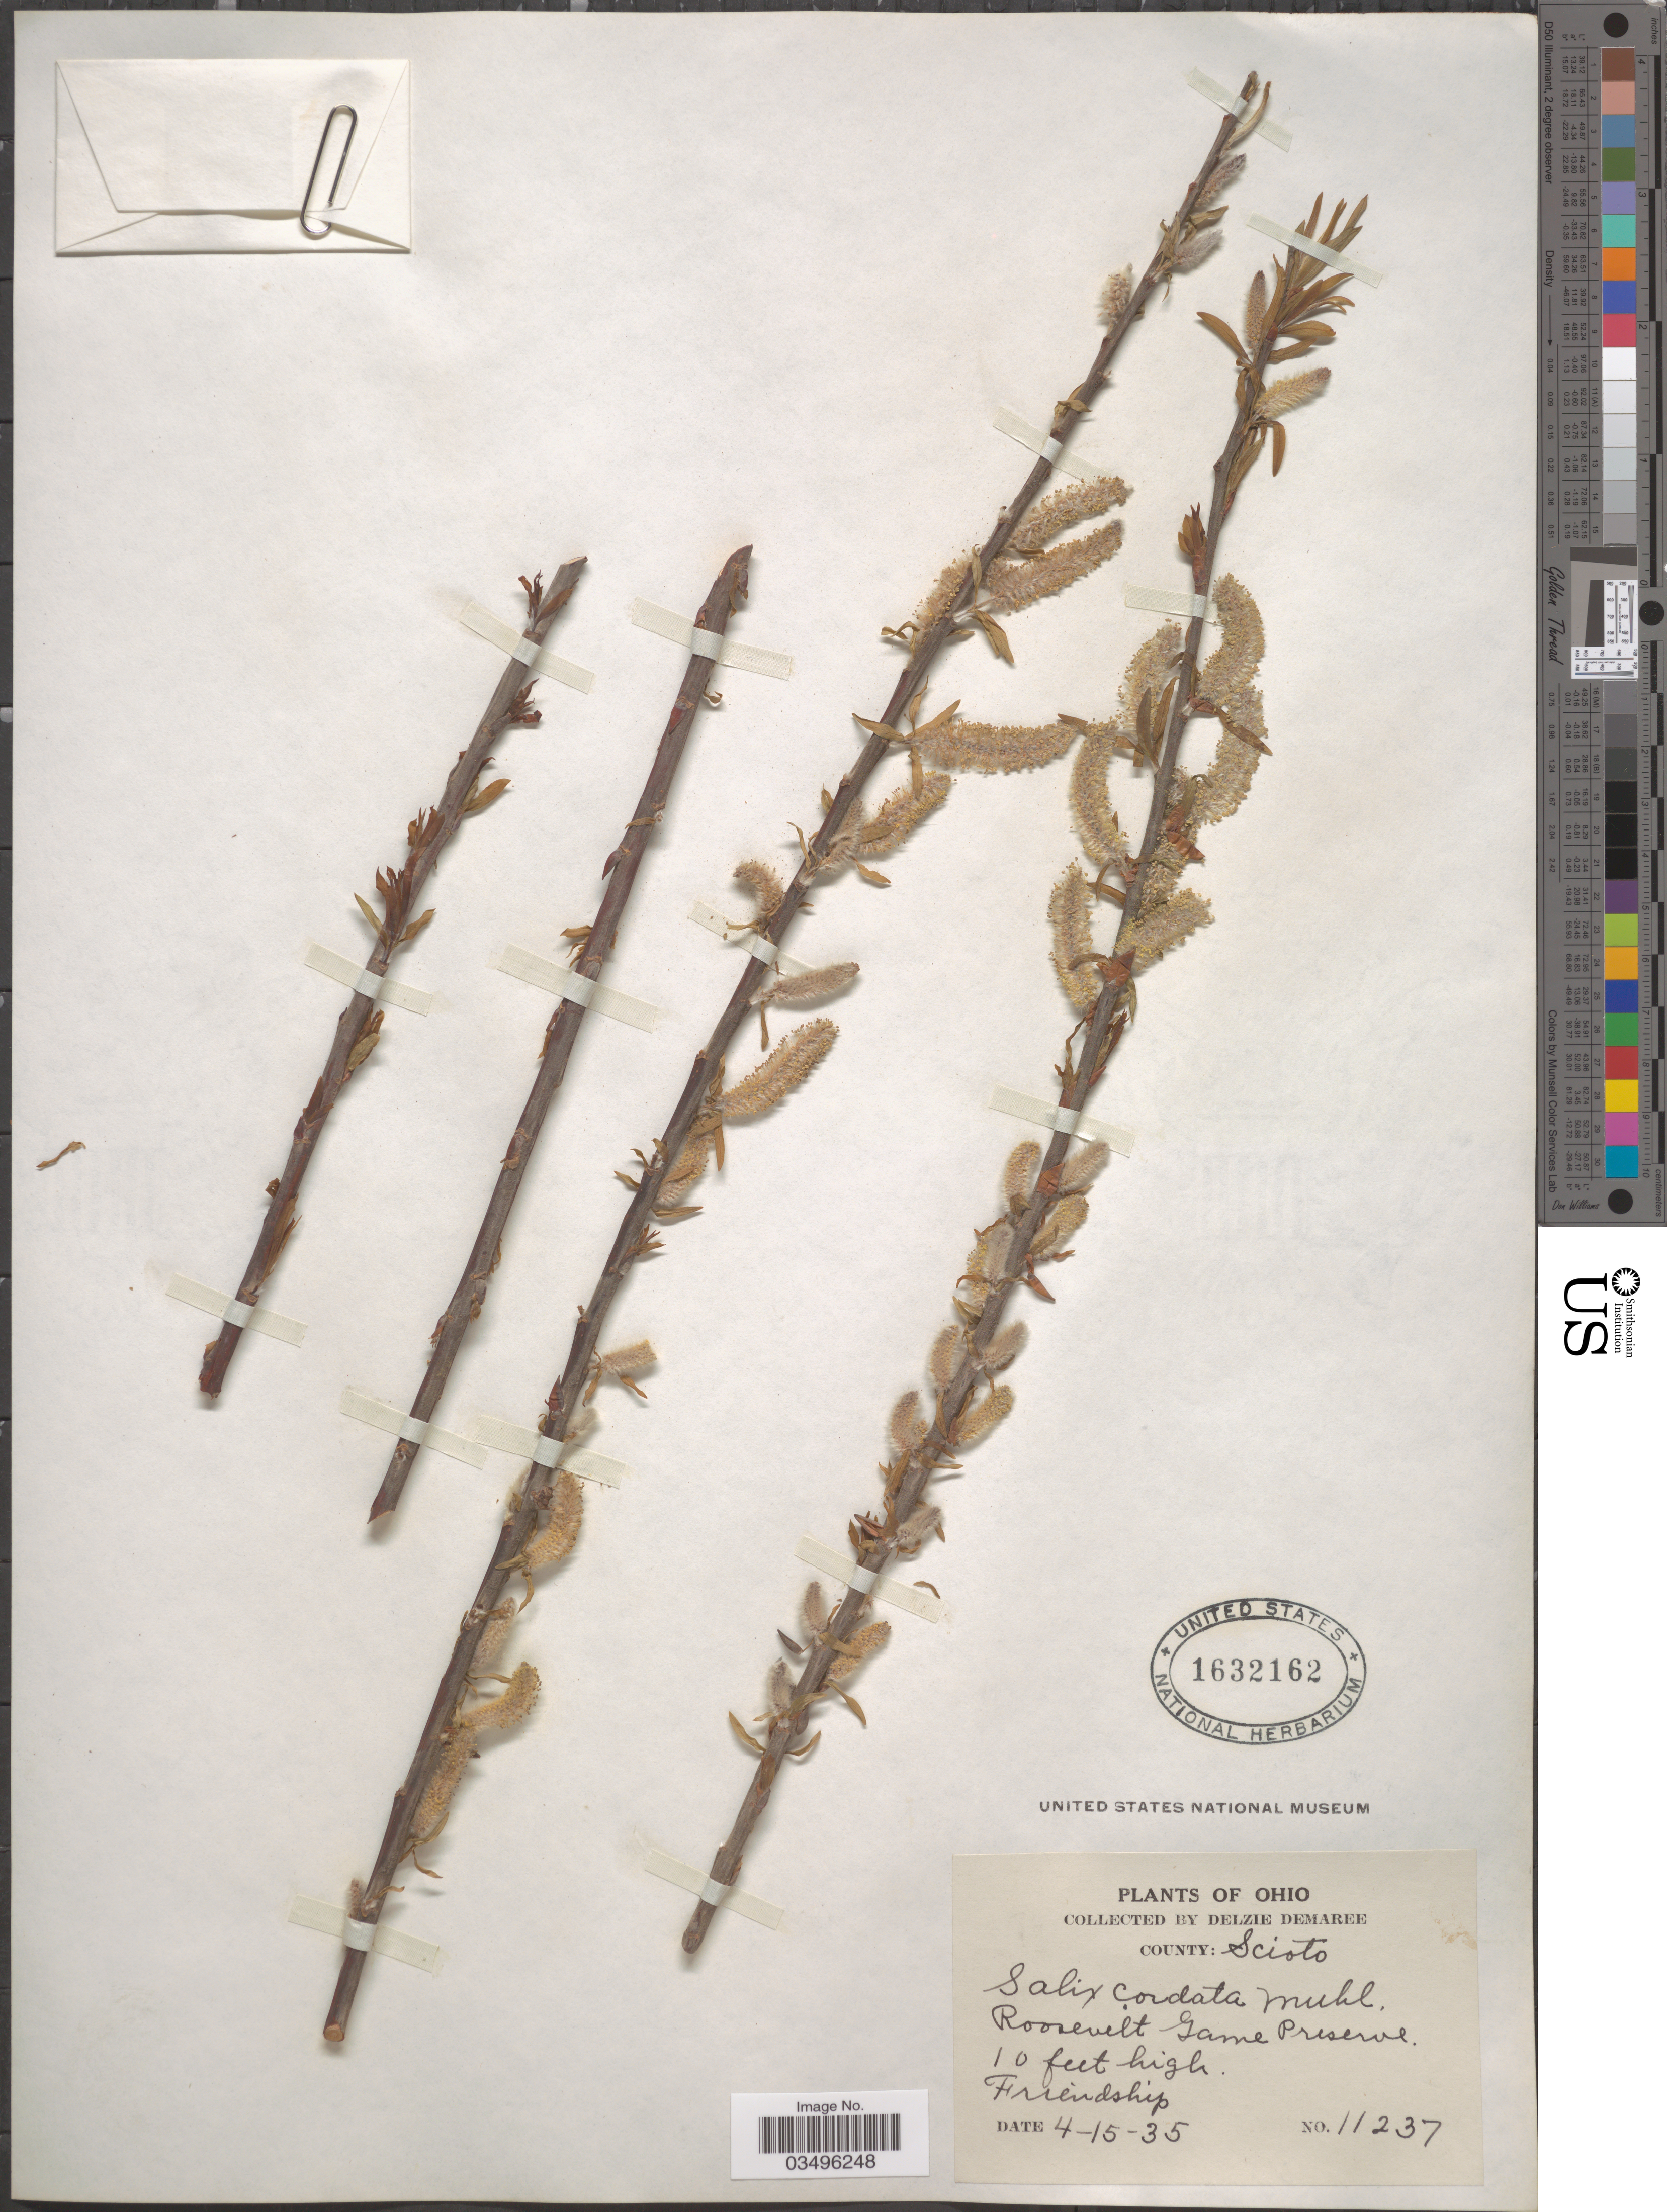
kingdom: Plantae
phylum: Tracheophyta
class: Magnoliopsida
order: Malpighiales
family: Salicaceae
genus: Salix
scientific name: Salix cordata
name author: Michx.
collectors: D. Demaree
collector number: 11237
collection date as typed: Transcribed d/m/y: 15/4/35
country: United States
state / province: Ohio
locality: County: Scioto. Roosevelt Game Preserve. Friendship.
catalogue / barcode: US 1632162